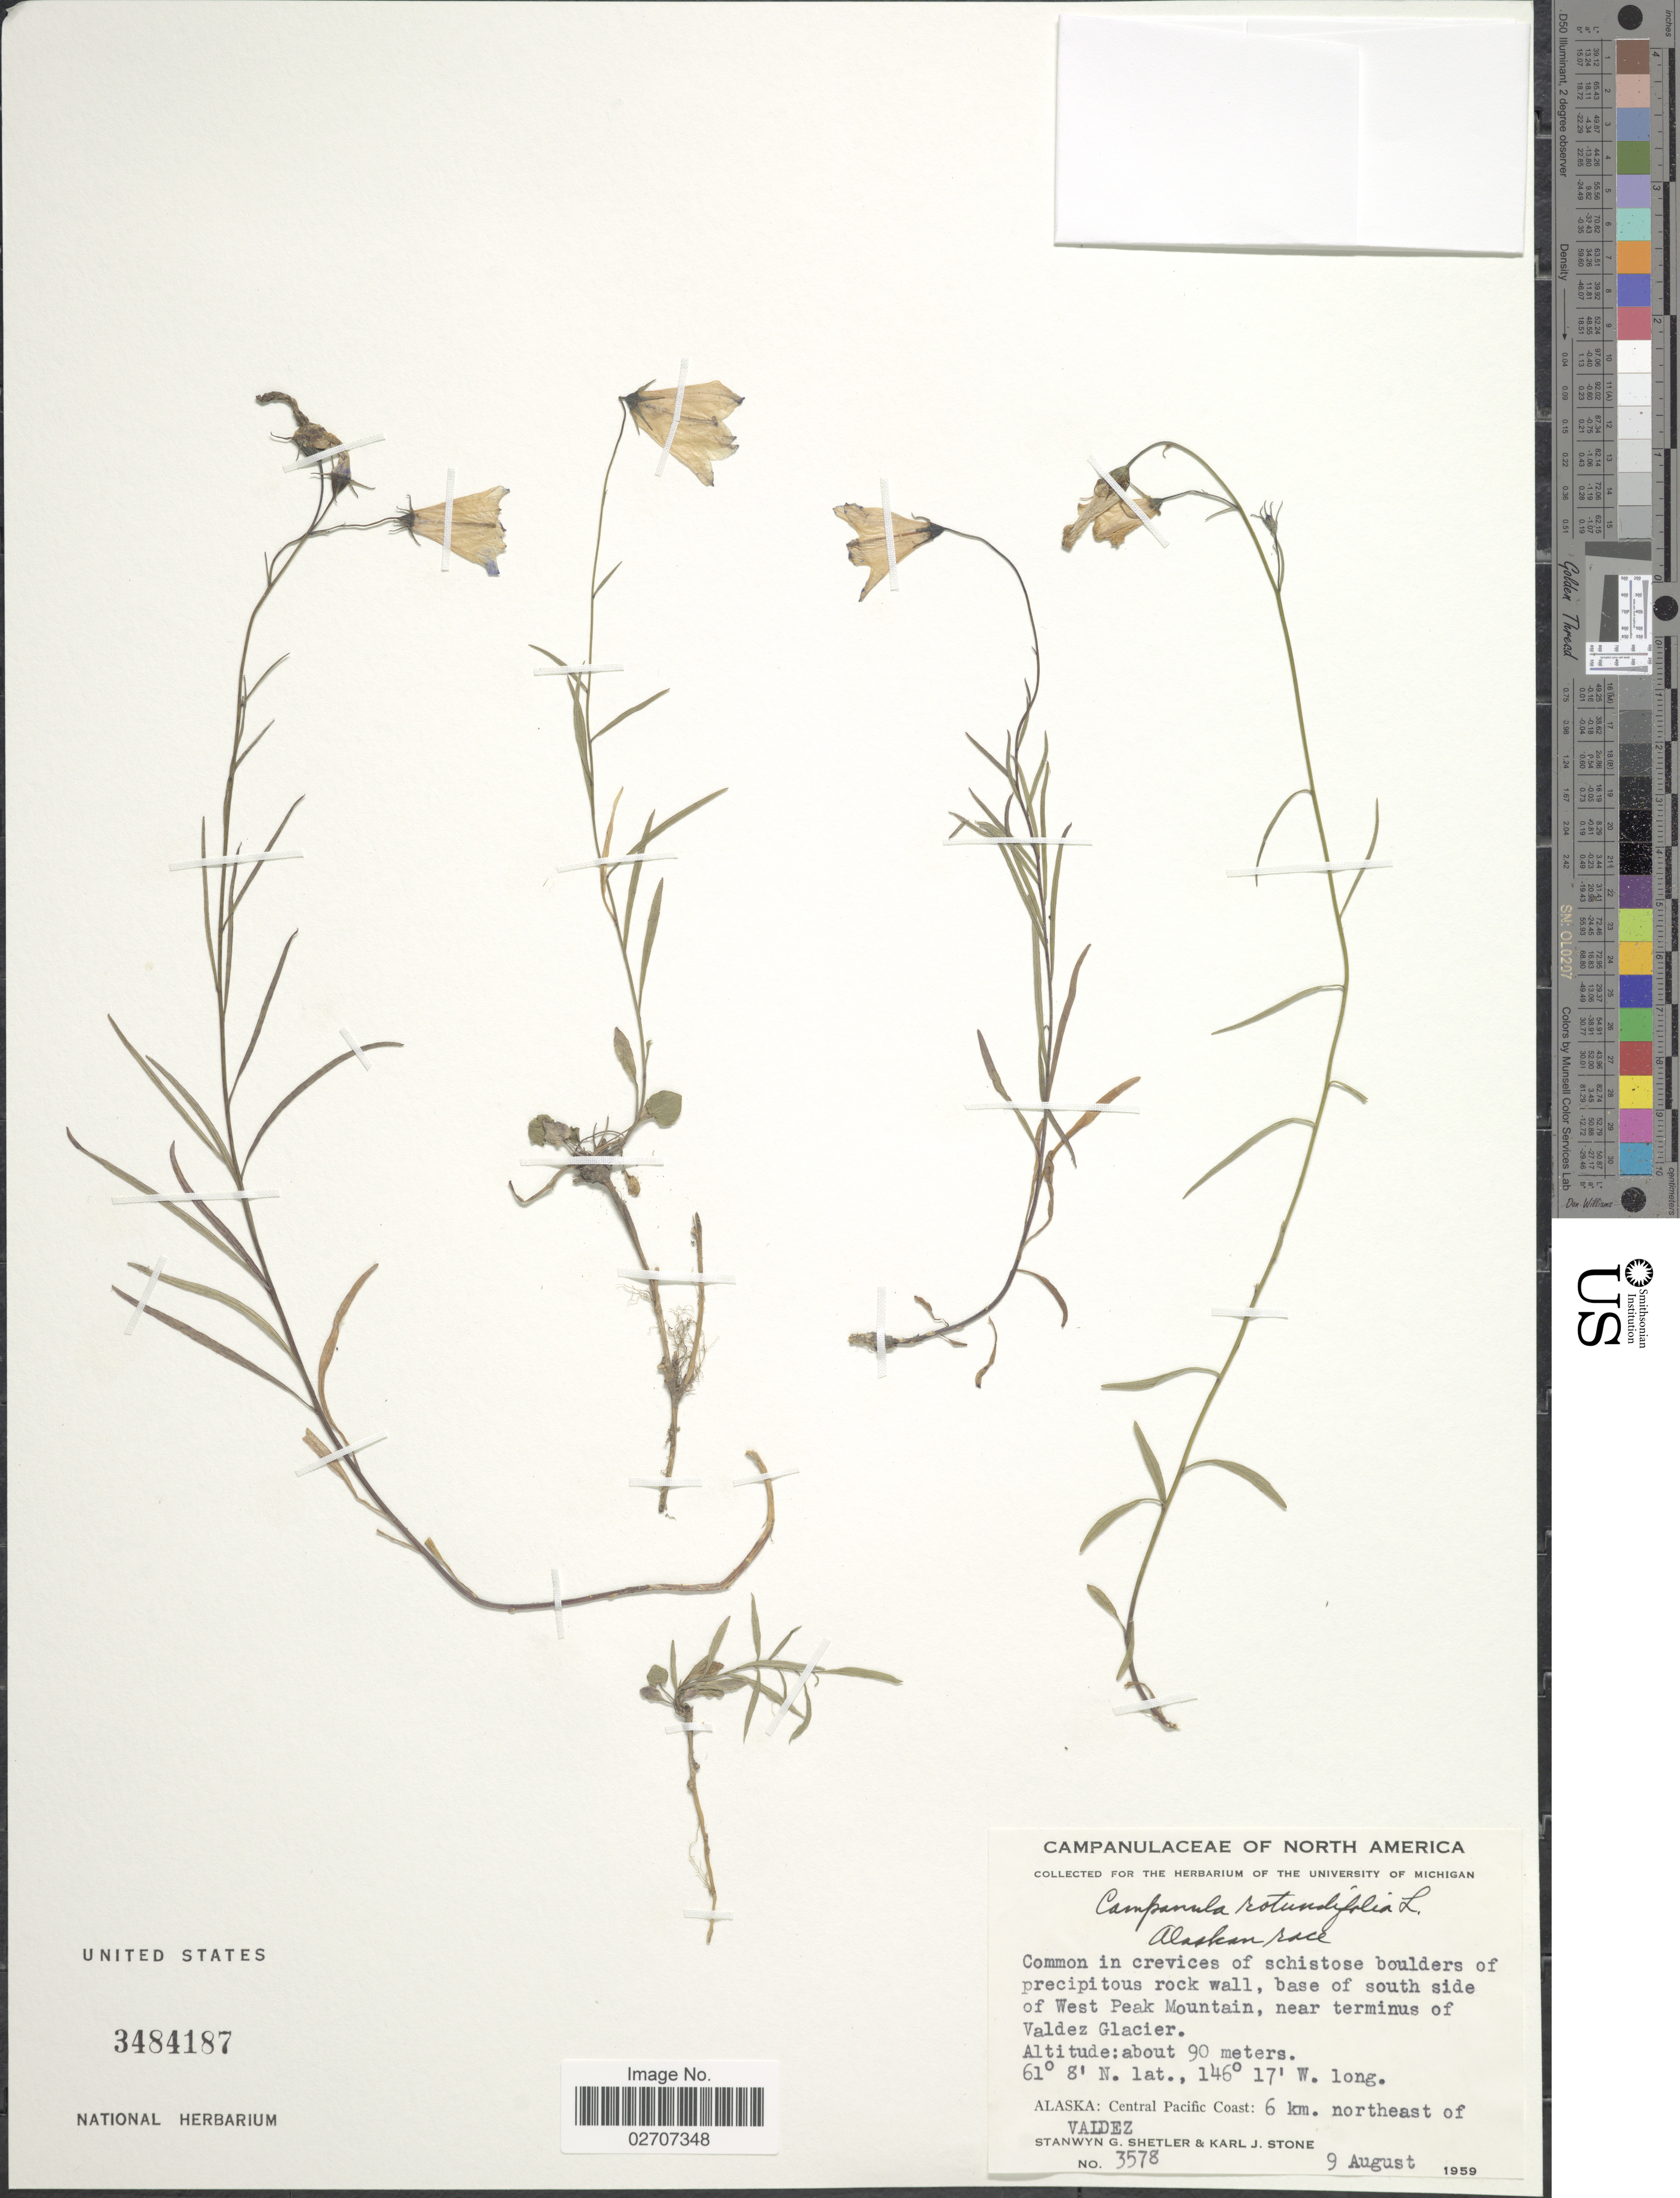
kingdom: Plantae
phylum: Tracheophyta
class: Magnoliopsida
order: Asterales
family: Campanulaceae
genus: Campanula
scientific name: Campanula rotundifolia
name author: L.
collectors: S. Shetler & K. J. Stone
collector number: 3578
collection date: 1959-08-09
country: United States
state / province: Alaska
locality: Base of south side of West Peak Mountain, near terminus of Valdez Glacier, Central Pacific Coast: 6 km. northeast of Valdez.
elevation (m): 90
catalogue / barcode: US 3484187